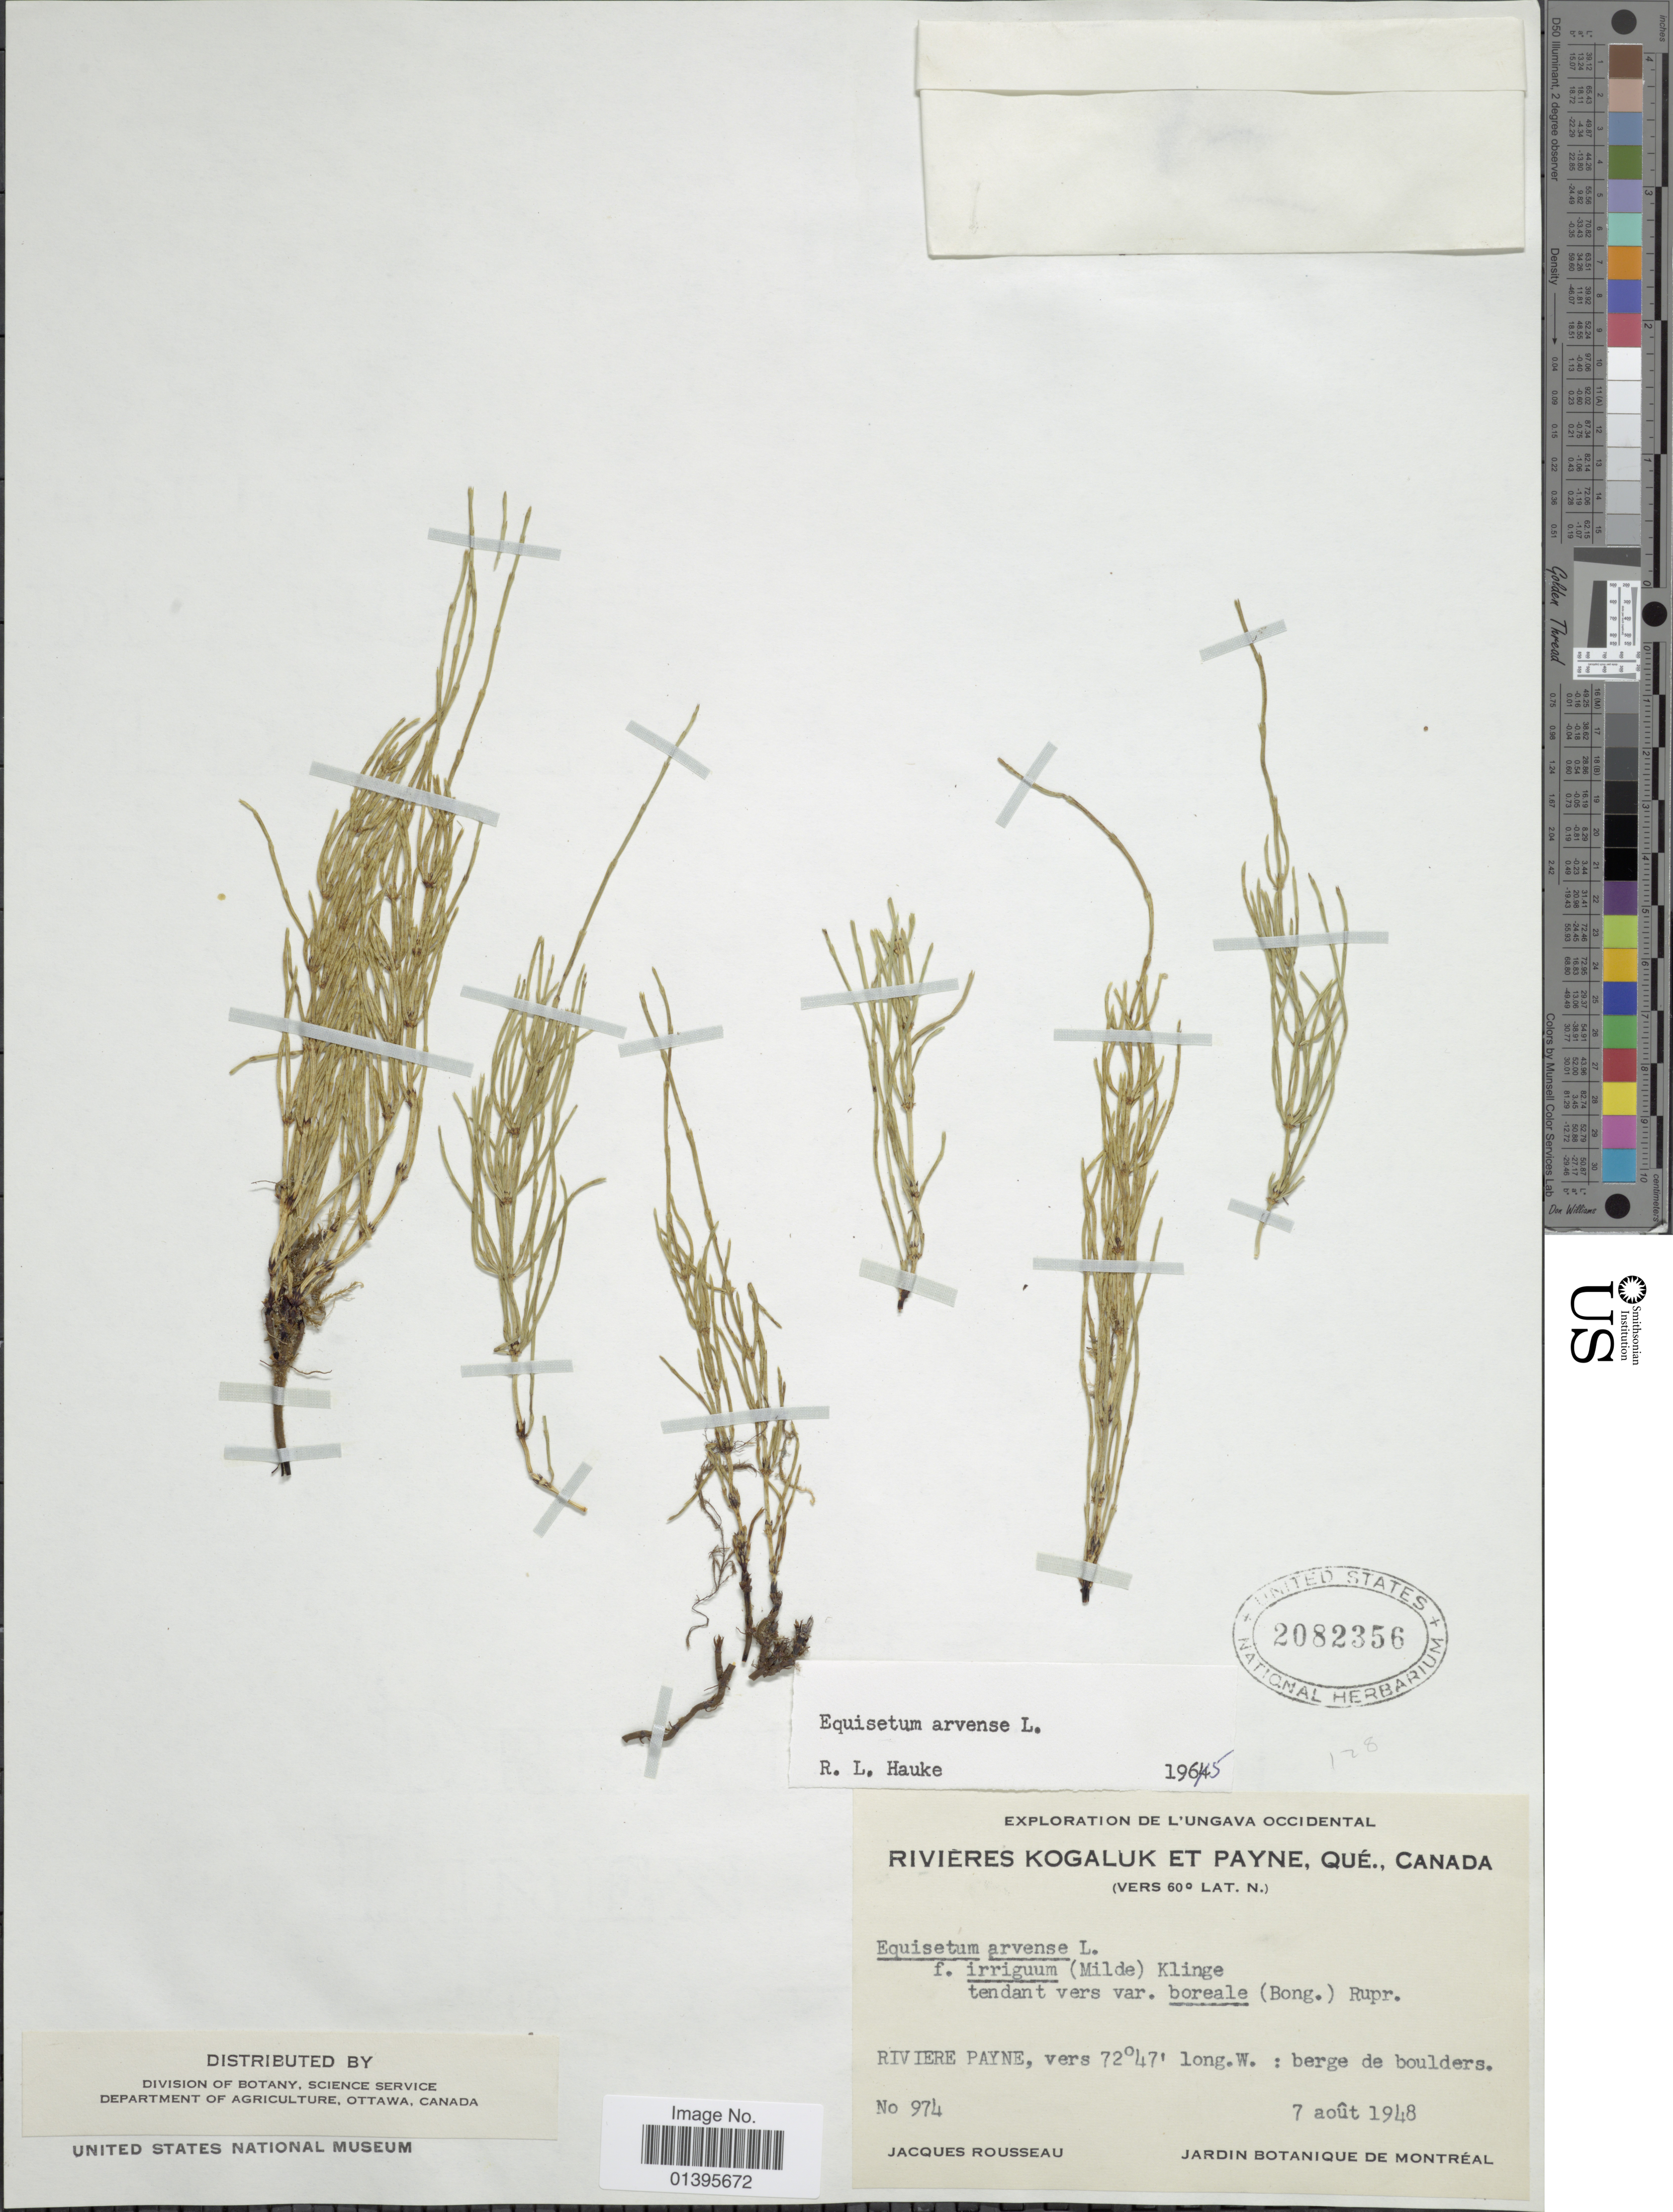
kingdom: Plantae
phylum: Tracheophyta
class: Polypodiopsida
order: Equisetales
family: Equisetaceae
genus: Equisetum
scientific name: Equisetum arvense var. irriguum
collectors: J. Rousseau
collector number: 974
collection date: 1948-08-07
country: Canada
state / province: Quebec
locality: Rivières Kogaluk et Payne. Riviere Payne: berge de boulders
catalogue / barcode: US 2082356